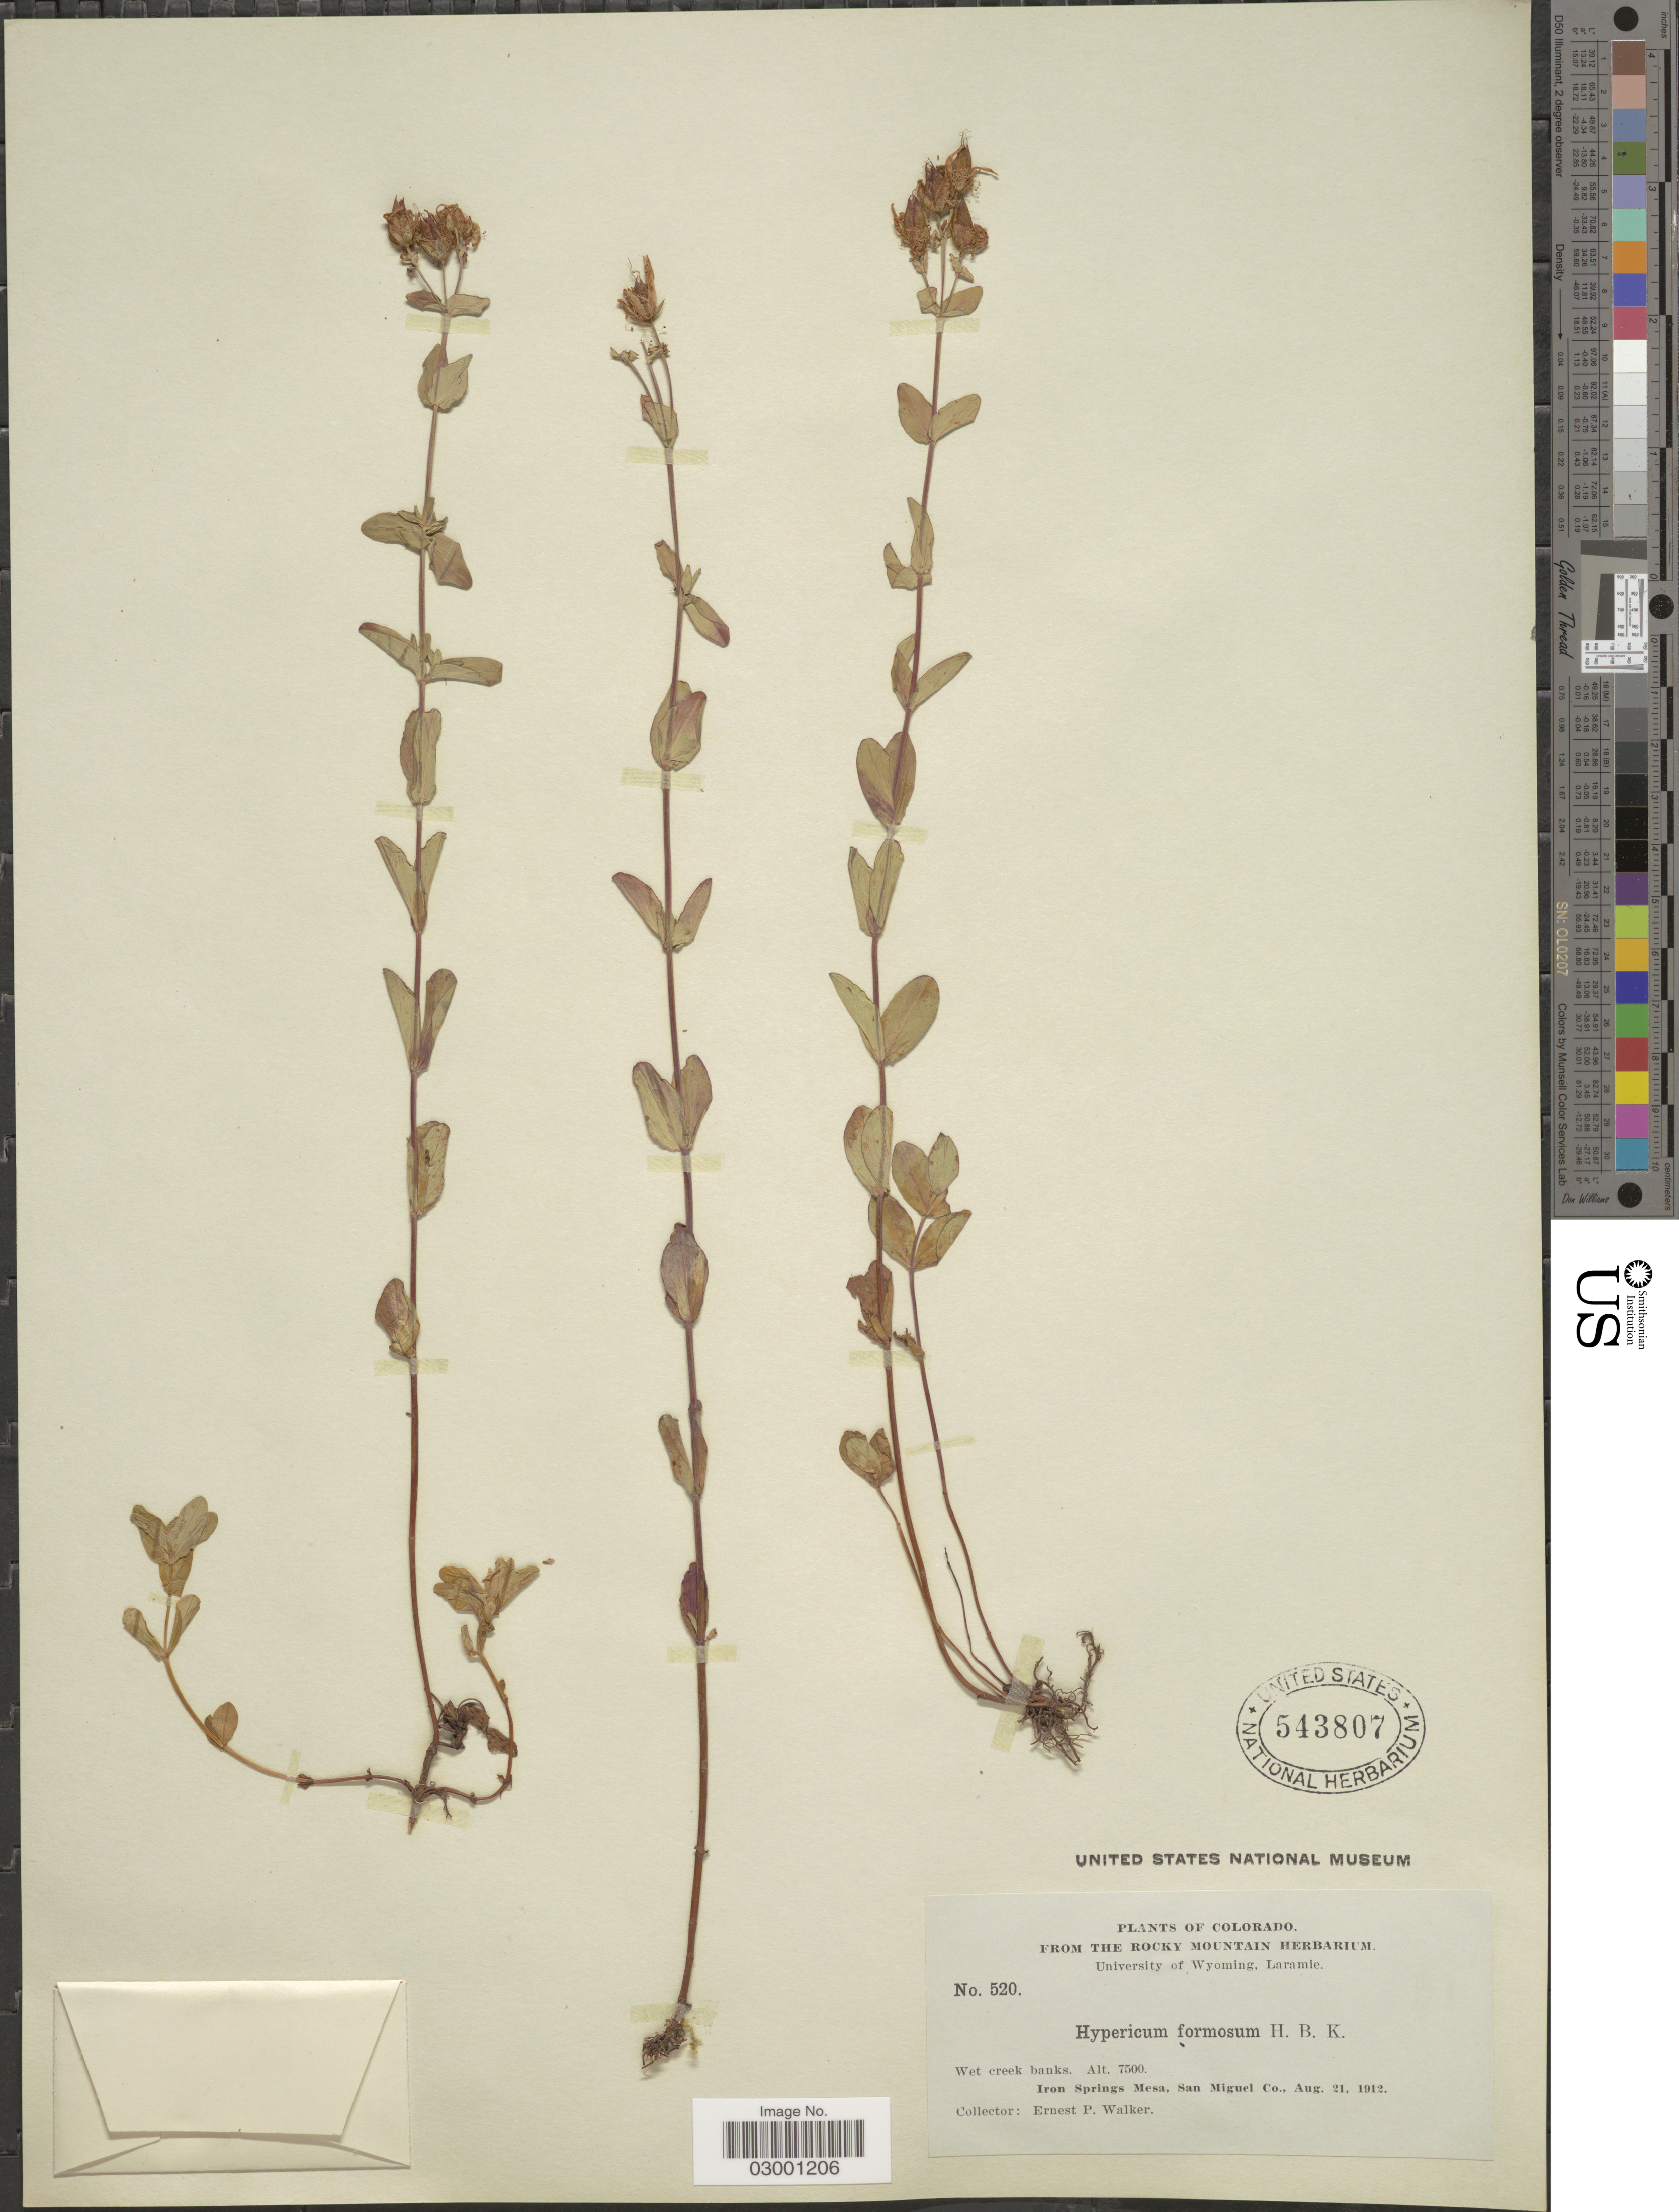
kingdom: Plantae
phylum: Tracheophyta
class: Magnoliopsida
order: Malpighiales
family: Hypericaceae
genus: Hypericum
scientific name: Hypericum formosum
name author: Kunth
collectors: E. P. Walker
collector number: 520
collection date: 1912-08-21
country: United States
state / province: Colorado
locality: Iron Springs Mesa, San Miguel Co.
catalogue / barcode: US 543807